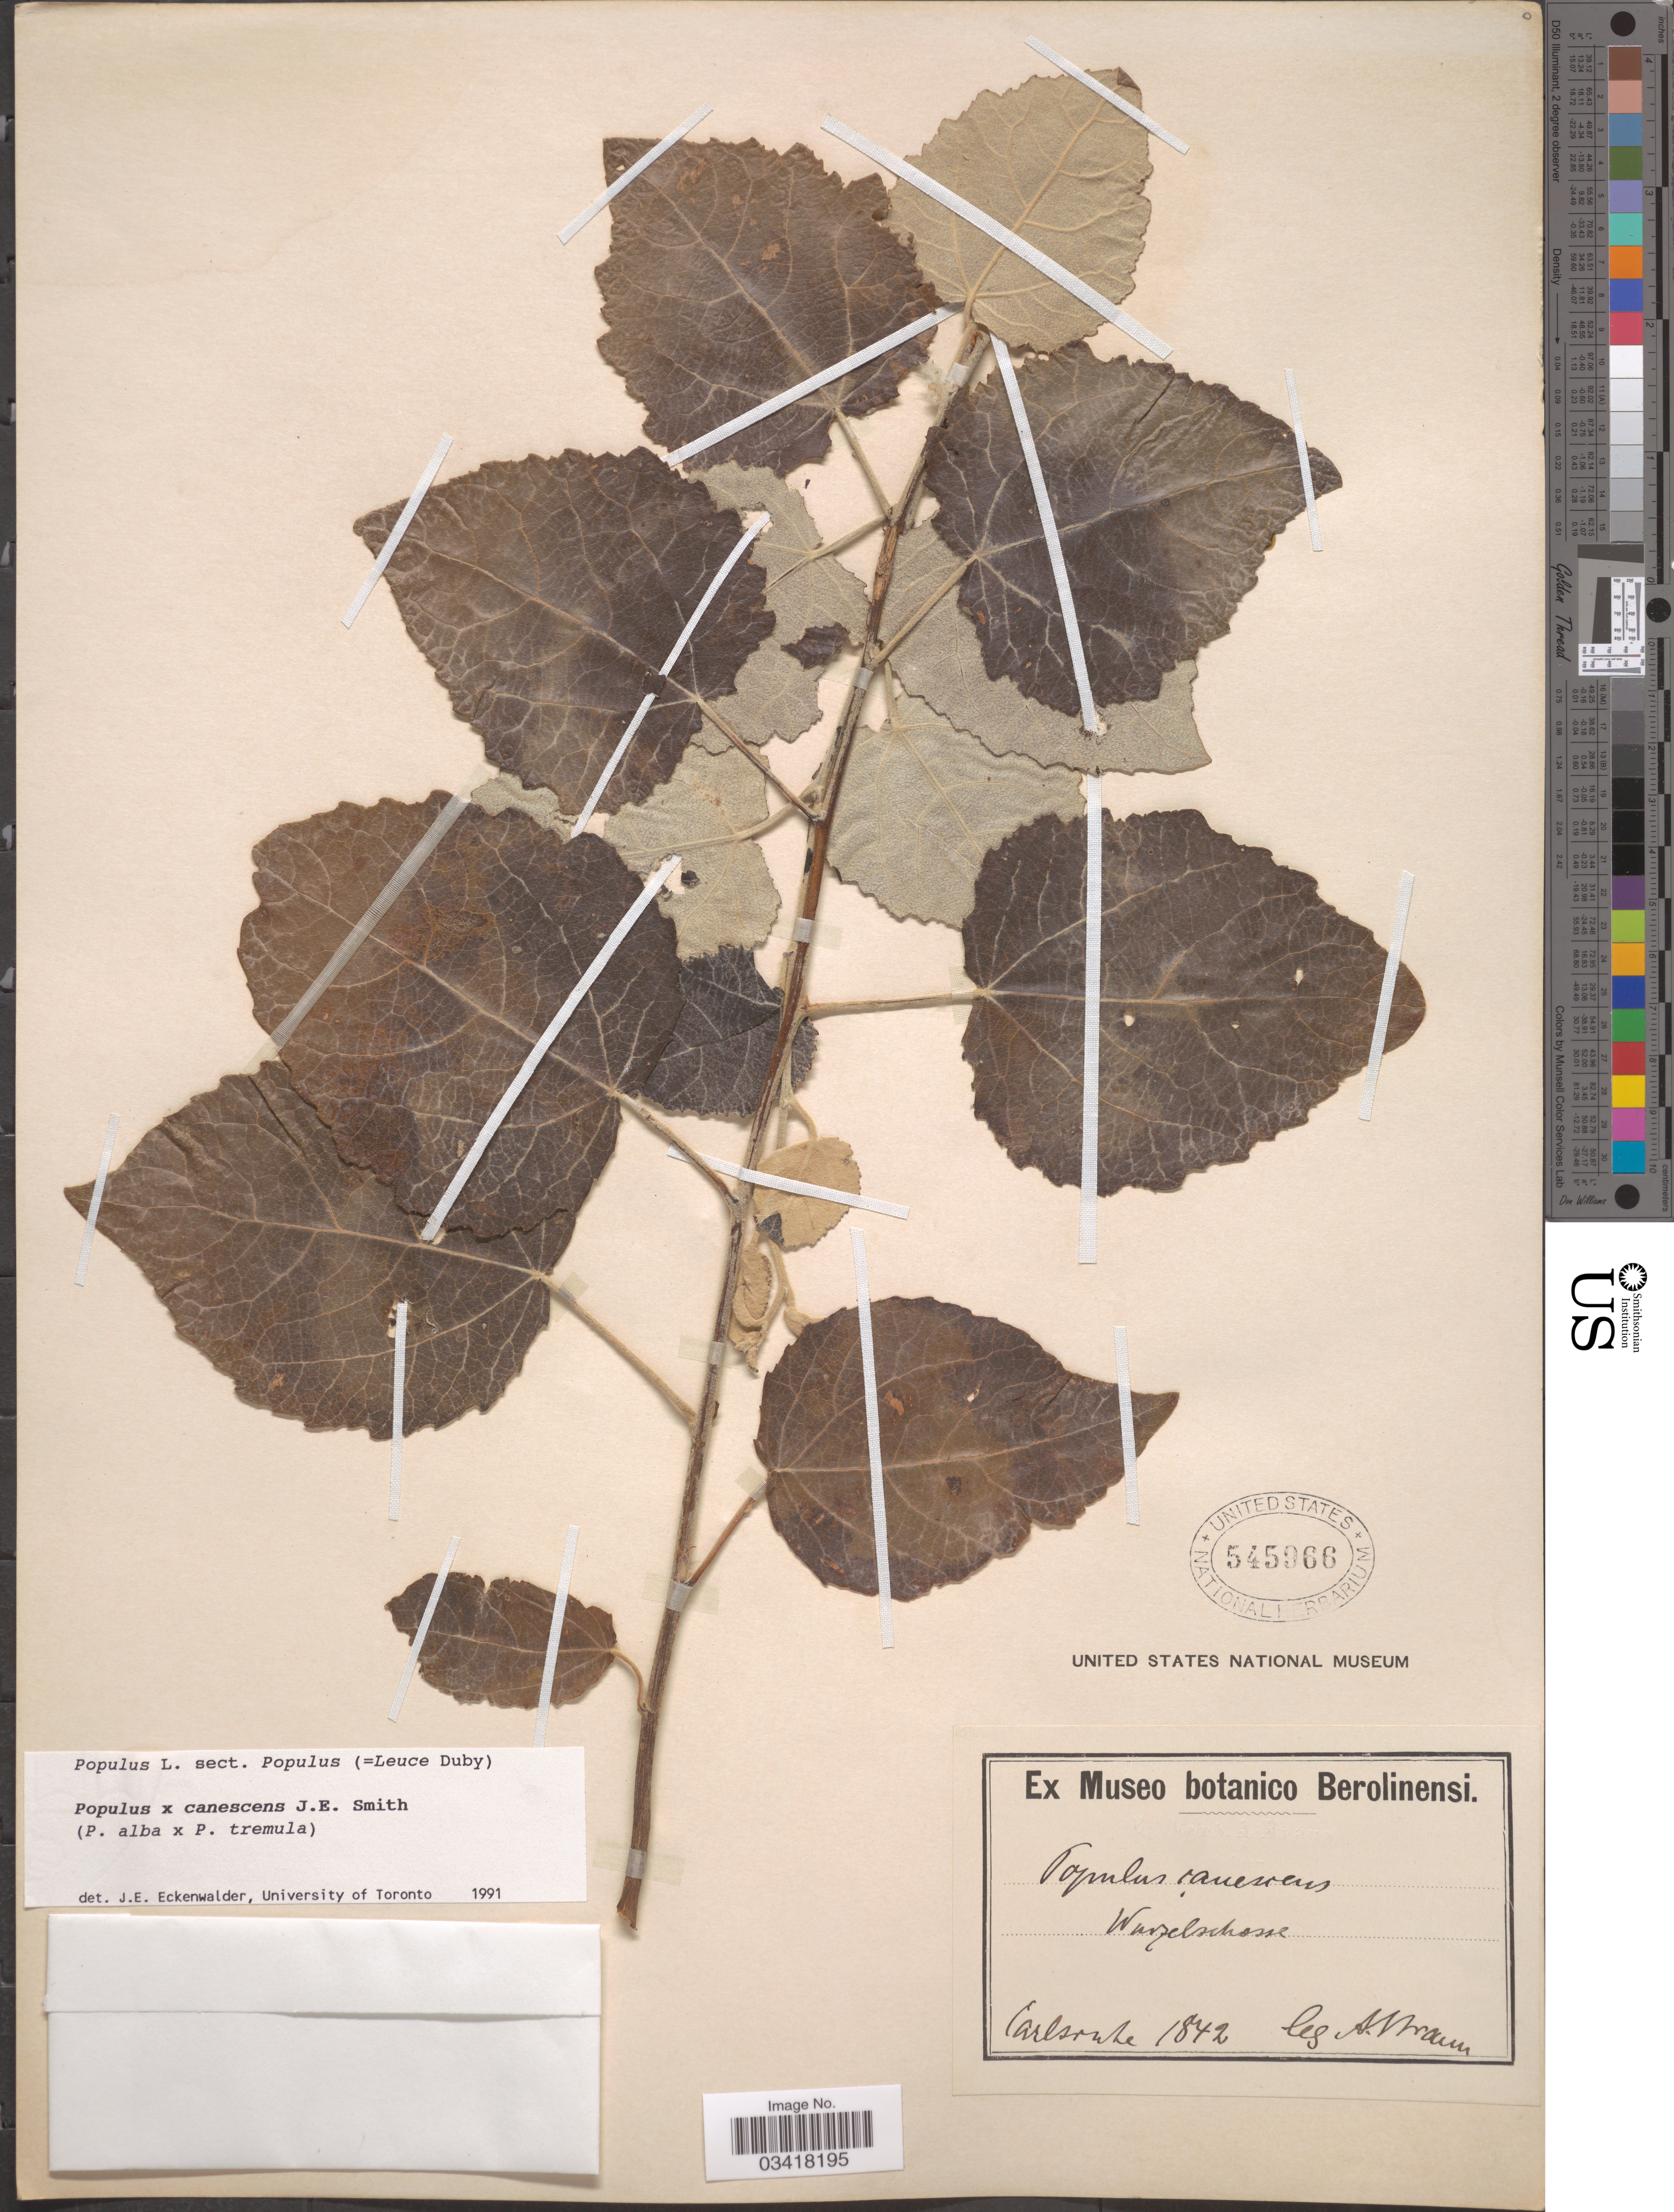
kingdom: Plantae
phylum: Tracheophyta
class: Magnoliopsida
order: Malpighiales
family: Salicaceae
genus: Populus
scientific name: Populus x canescens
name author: (Aiton) Sm.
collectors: A. Braun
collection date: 1842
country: Germany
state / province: Baden-Württemberg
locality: Carlsruhe.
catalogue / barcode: US 545966